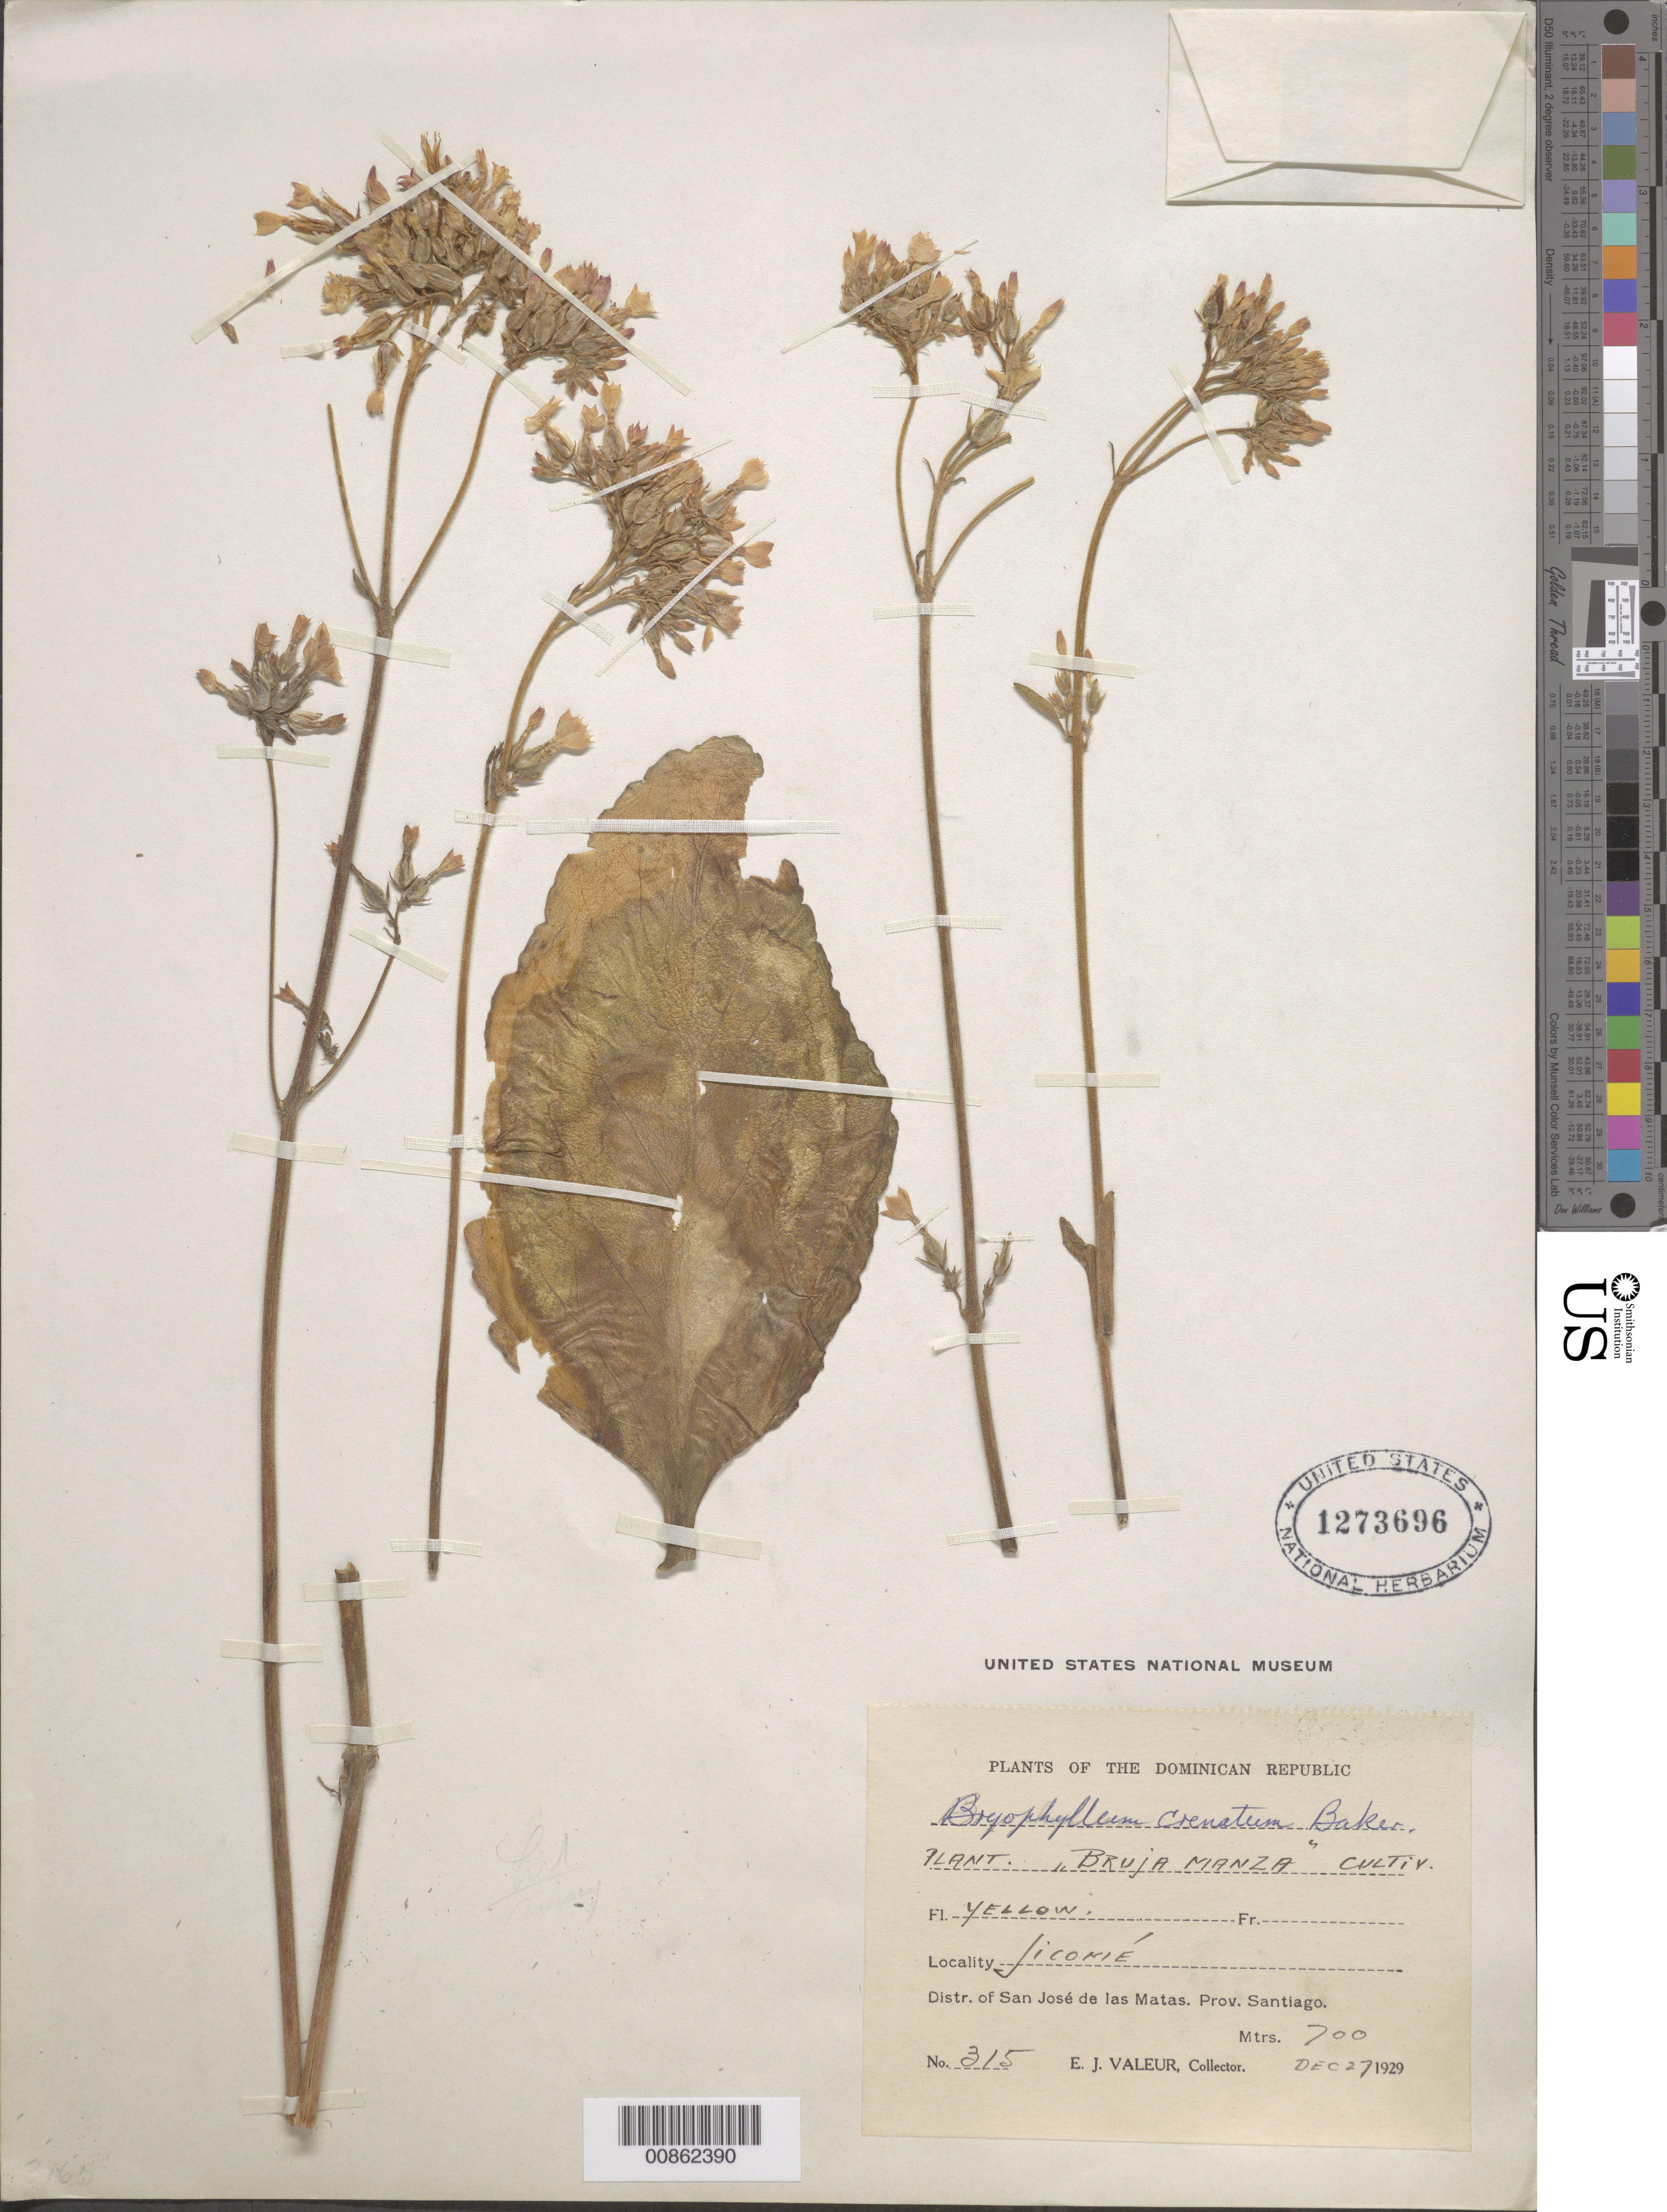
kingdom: Plantae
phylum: Tracheophyta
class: Magnoliopsida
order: Saxifragales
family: Crassulaceae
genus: Kalanchoe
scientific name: Kalanchoe laxiflora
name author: Baker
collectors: E. Valeur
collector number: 315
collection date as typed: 27 Dec 1929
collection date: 1929-12-27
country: Dominican Republic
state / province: Santiago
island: Hispaniola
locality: Jicomé, Distr. of San josé de las Matas.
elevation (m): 700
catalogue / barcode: US 1273696